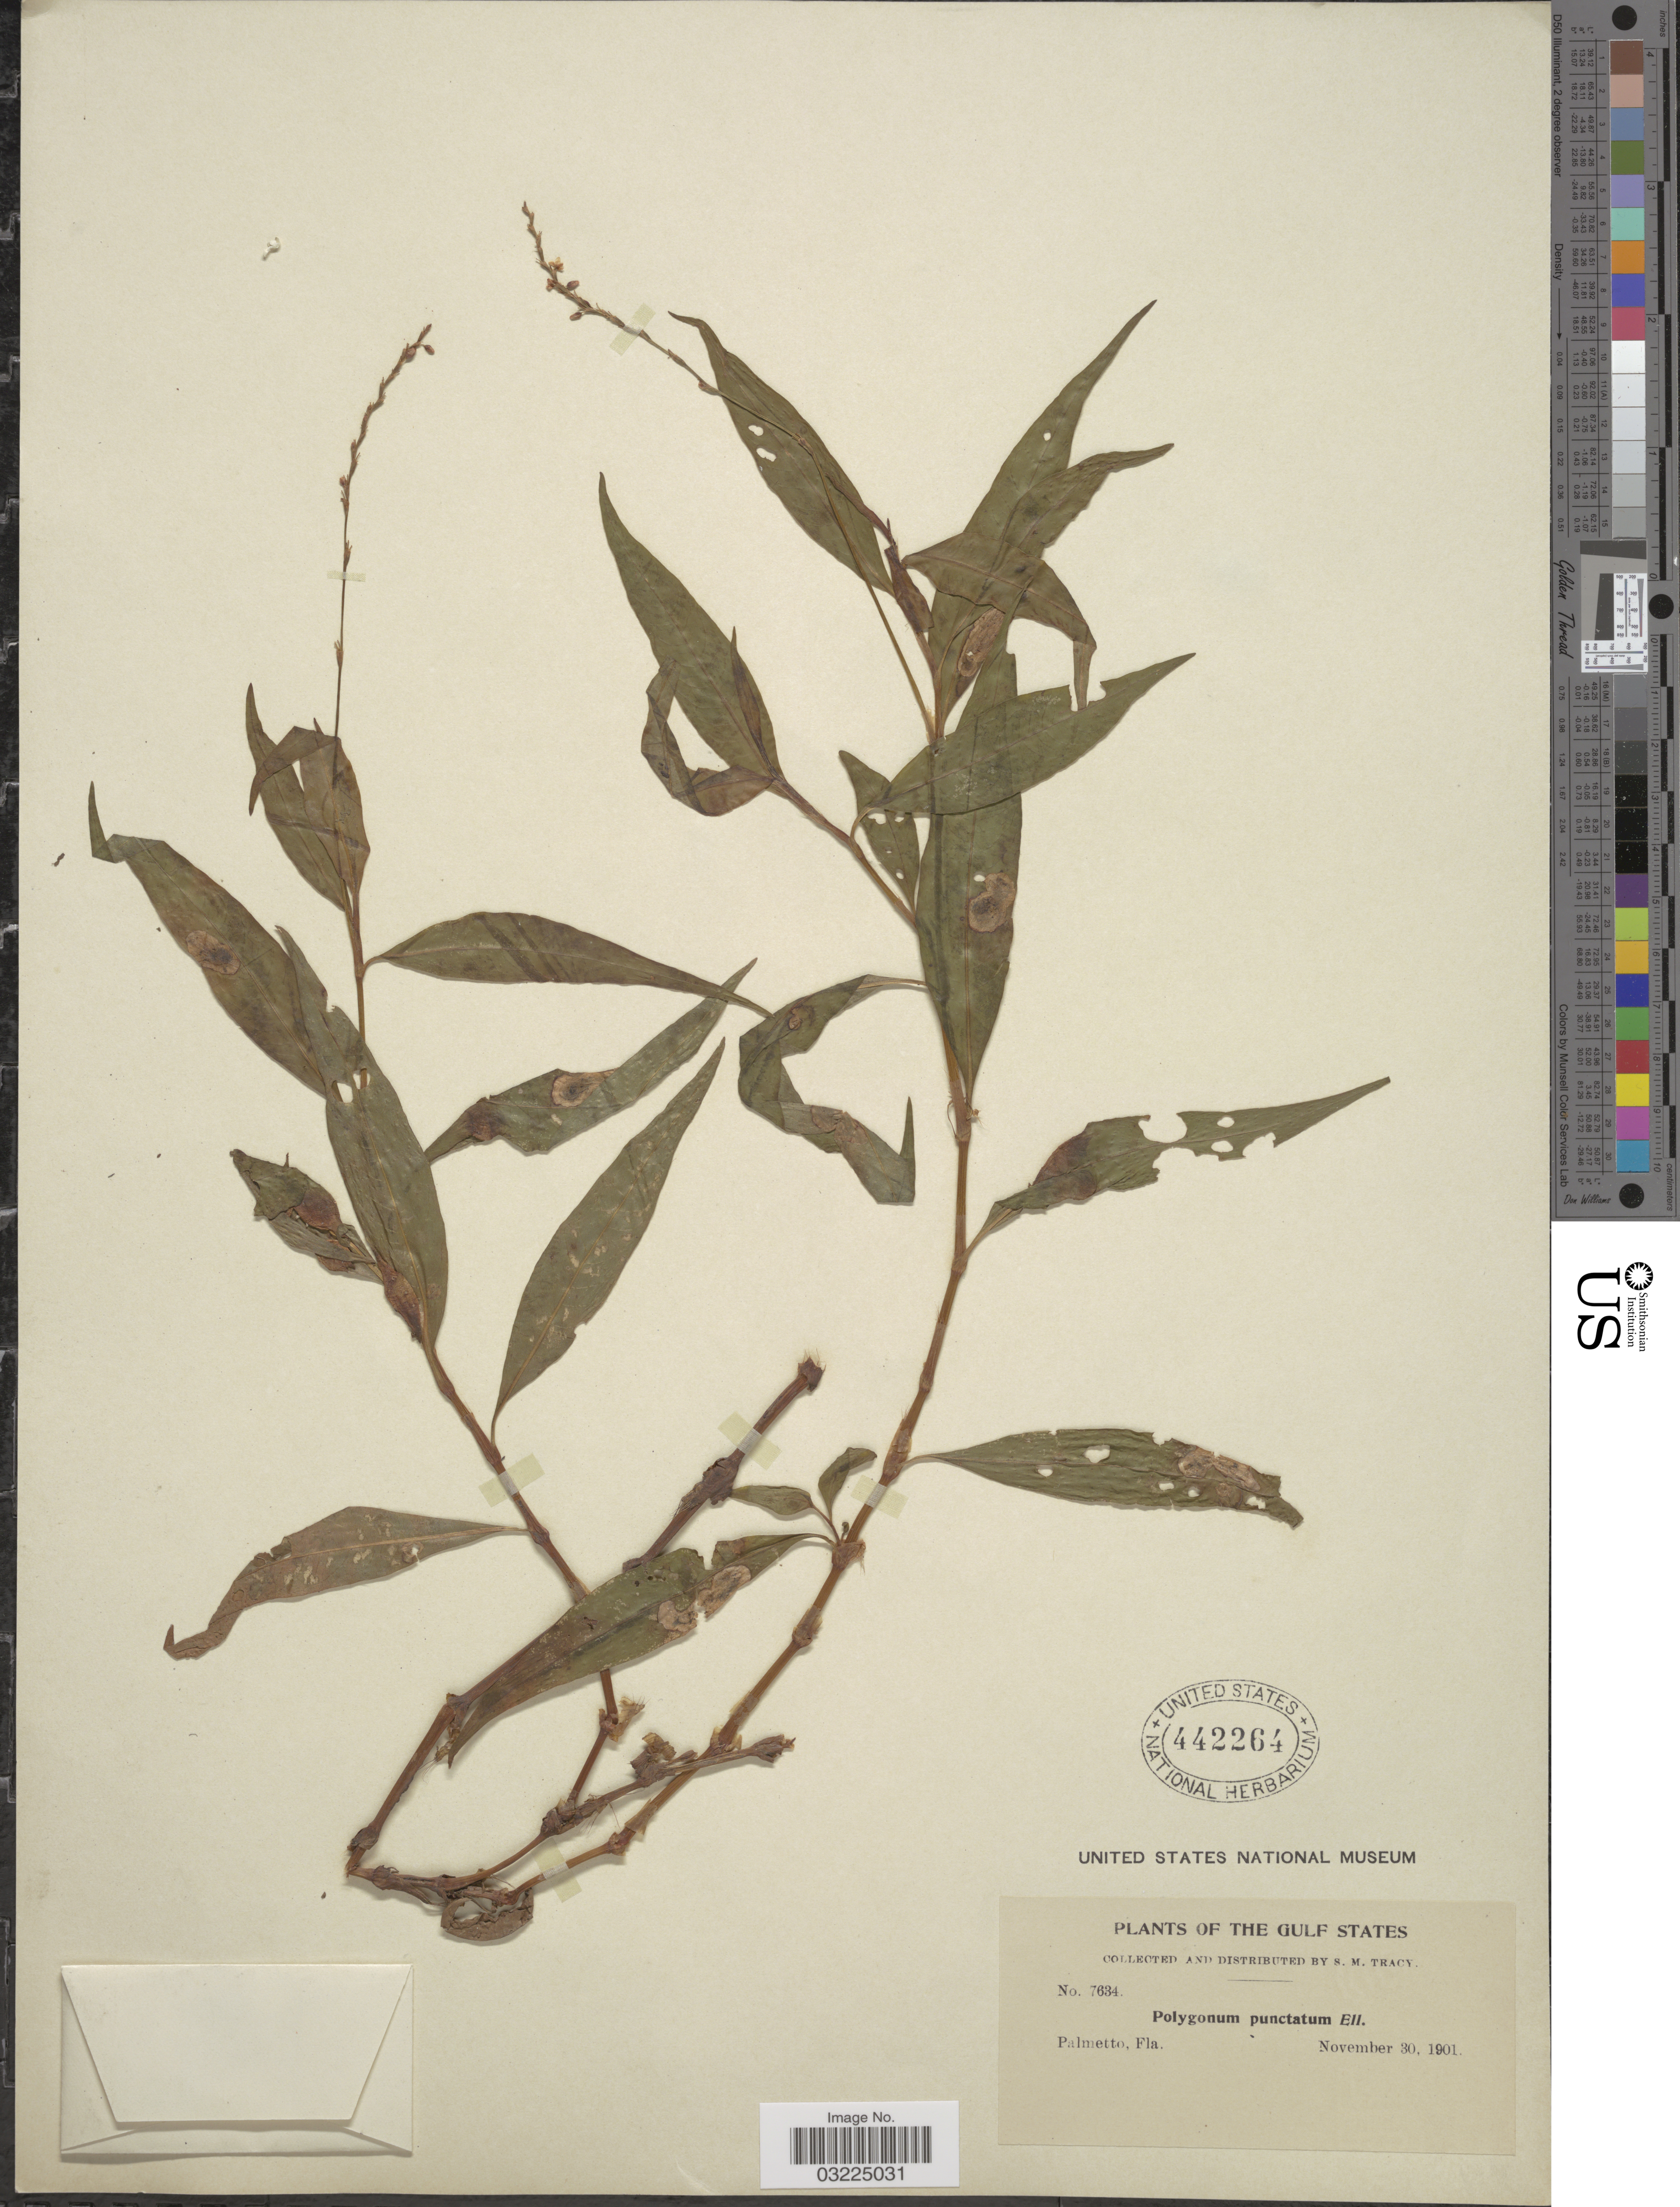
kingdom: Plantae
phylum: Tracheophyta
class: Magnoliopsida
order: Caryophyllales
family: Polygonaceae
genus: Persicaria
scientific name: Persicaria punctata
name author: (Elliott) Small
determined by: Atha, D. E.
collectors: S. M. Tracy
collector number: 7634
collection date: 1901-11-30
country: United States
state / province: Florida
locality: The Gulf States, Palmetto.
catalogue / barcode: US 442264